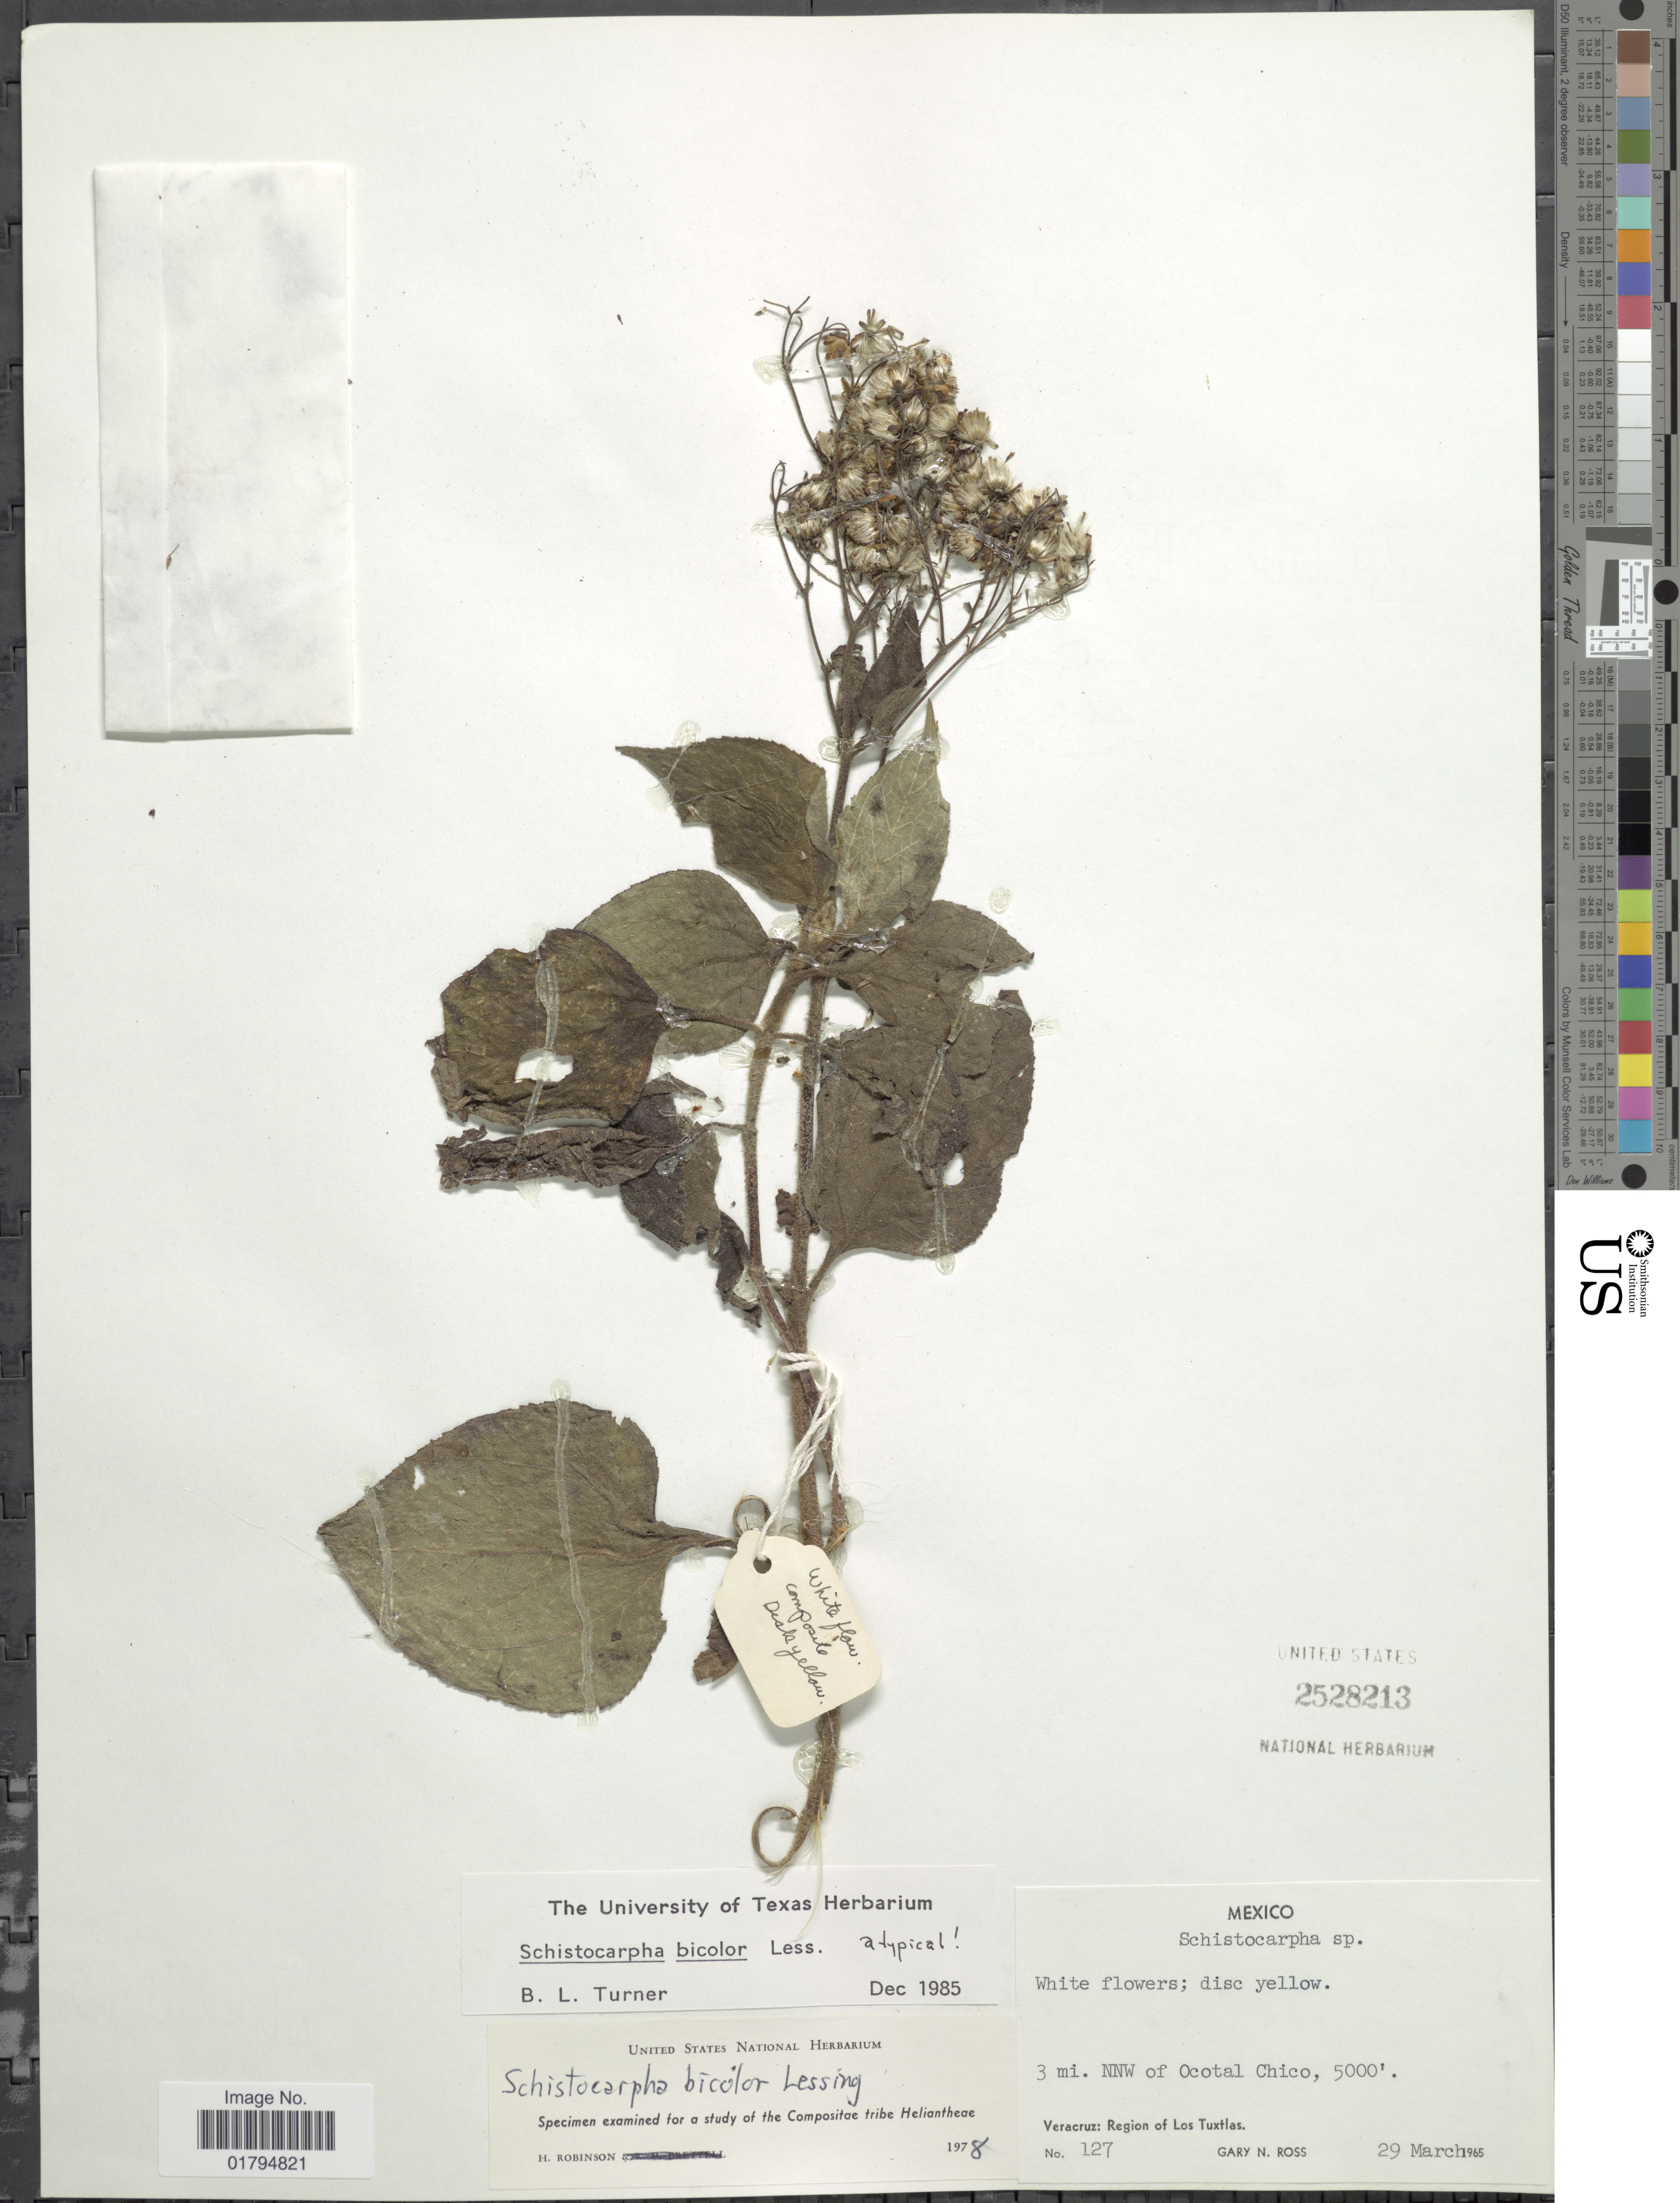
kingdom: Plantae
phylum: Tracheophyta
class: Magnoliopsida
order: Asterales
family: Asteraceae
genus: Schistocarpha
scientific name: Schistocarpha bicolor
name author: Less.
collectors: G. N. Ross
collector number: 127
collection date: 1965-03-29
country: Mexico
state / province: Veracruz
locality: Regiion of Los Tuxtlas. 3 mi. NNW of Ocotal Chico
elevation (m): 1524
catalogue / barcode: US 2528213